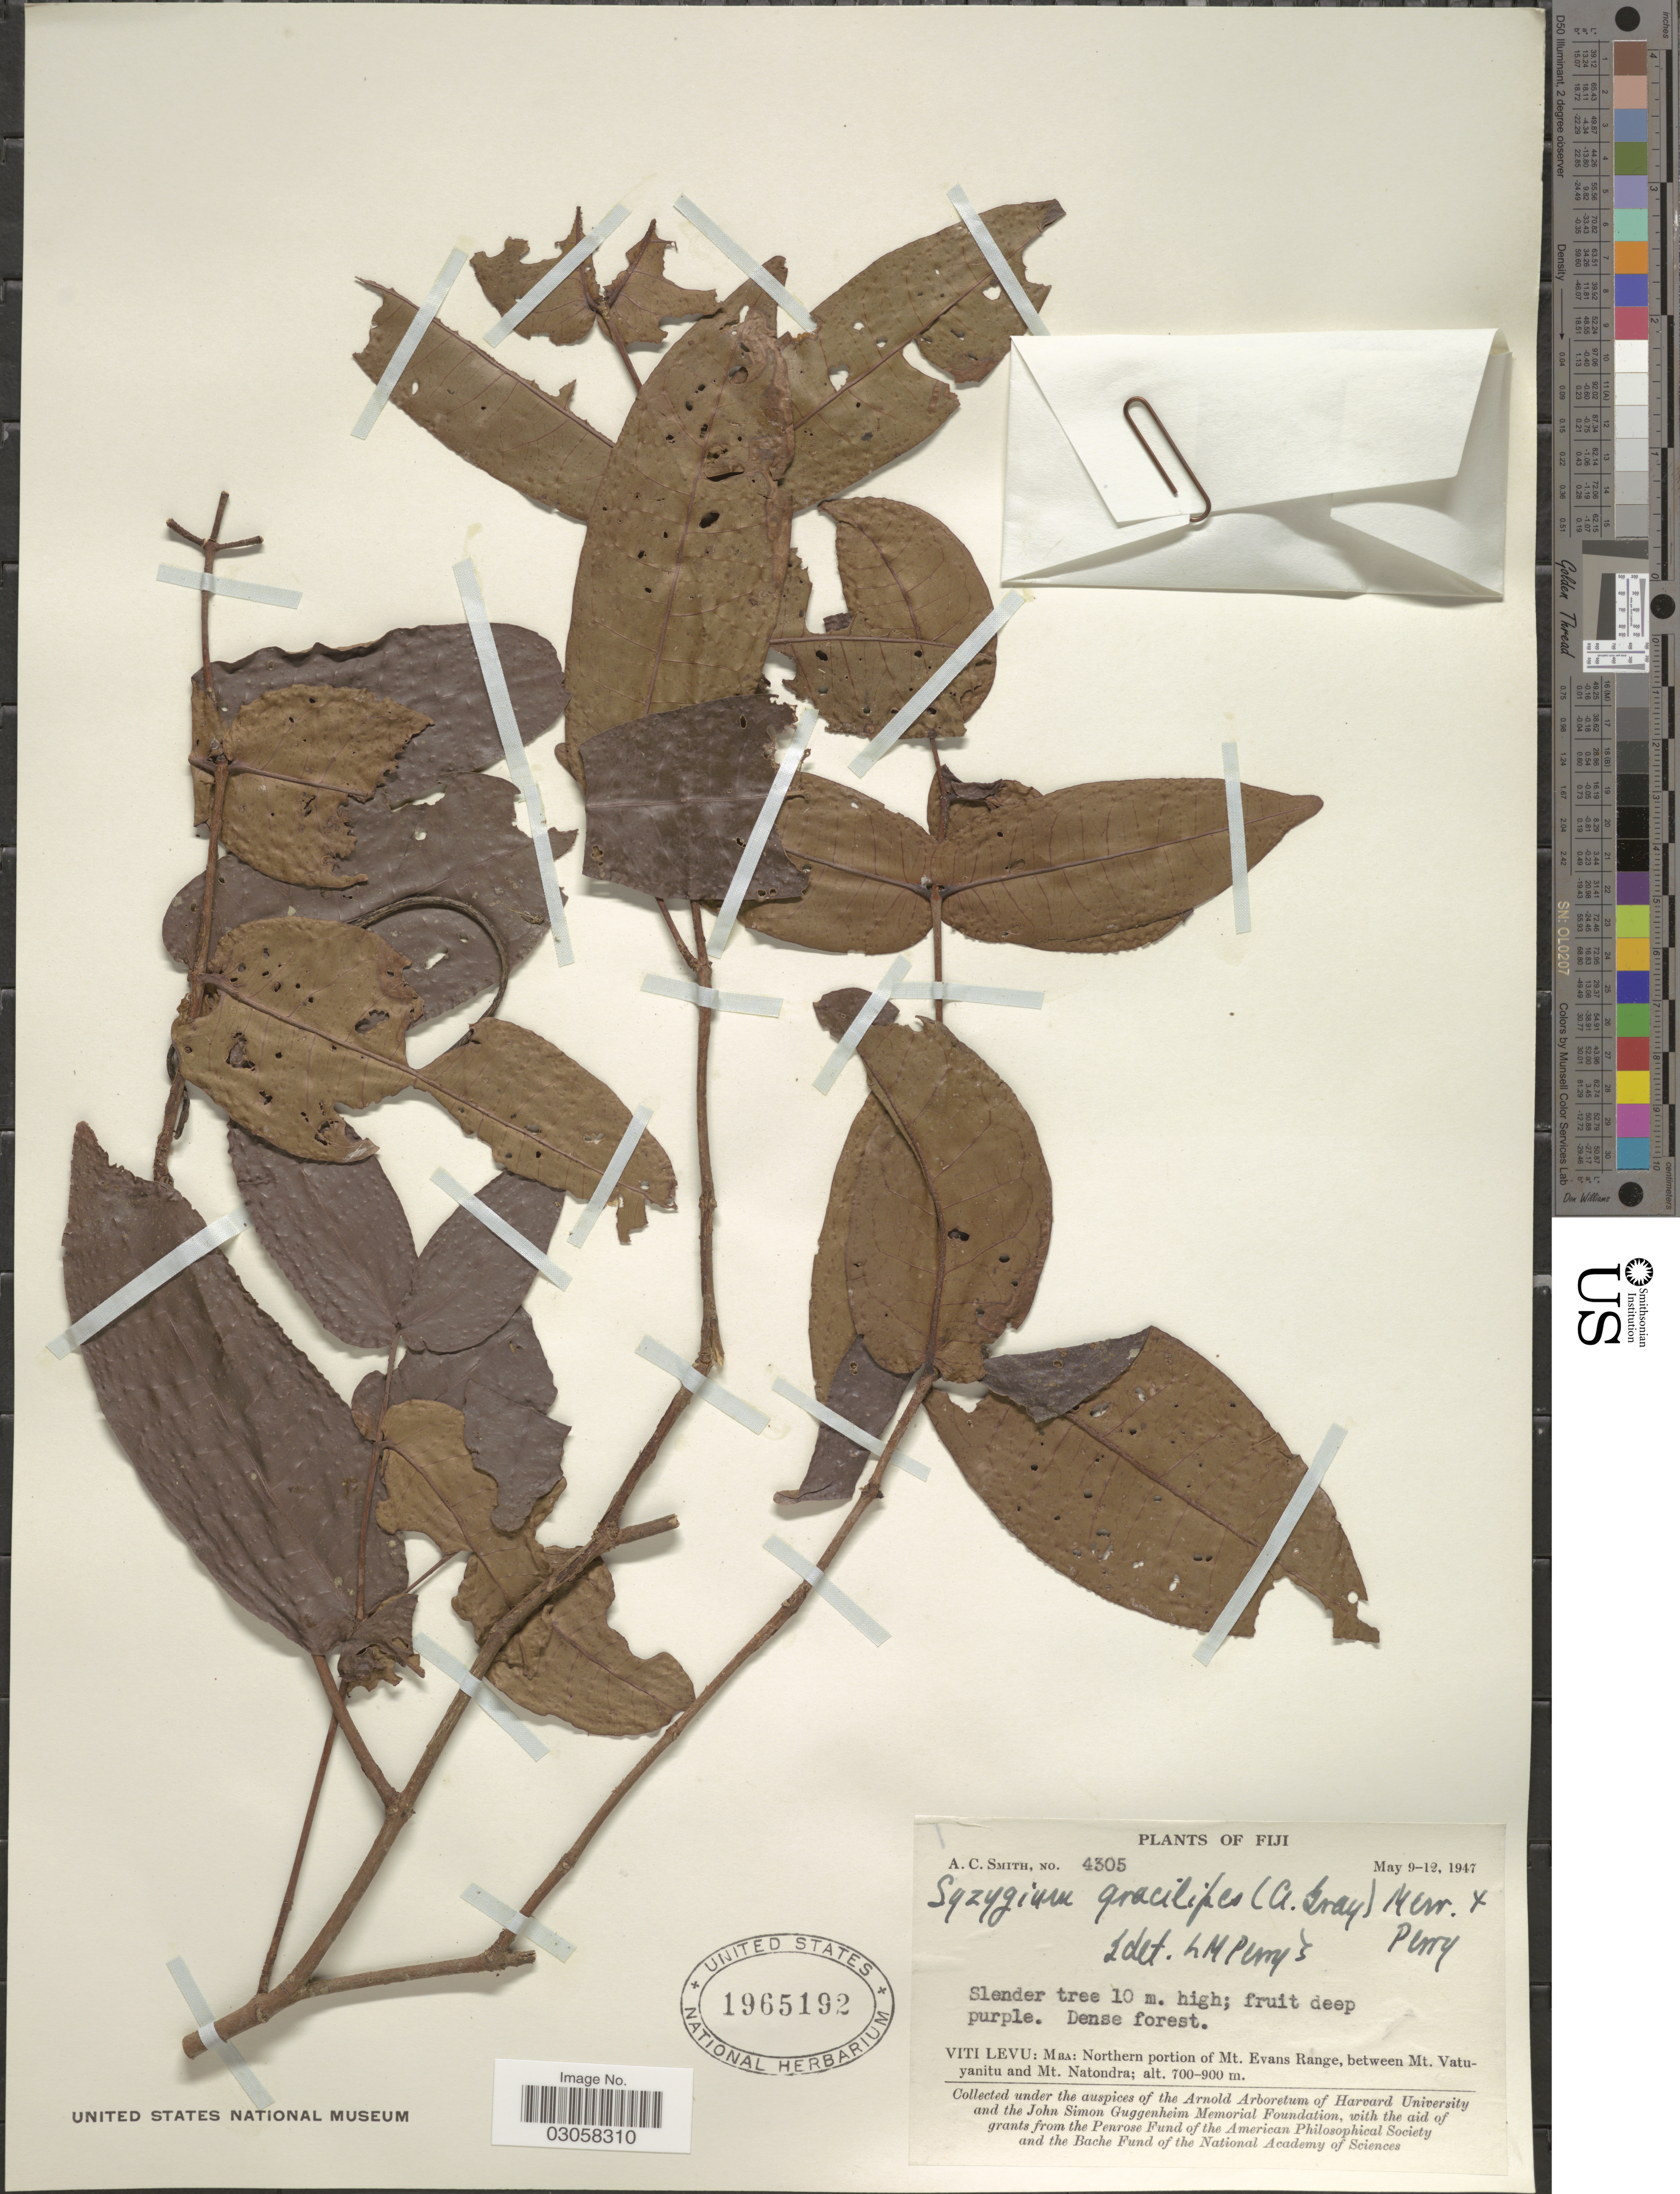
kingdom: Plantae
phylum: Tracheophyta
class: Magnoliopsida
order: Myrtales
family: Myrtaceae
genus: Syzygium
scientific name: Syzygium gracilipes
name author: (A. Gray) Merr. & L.M. Perry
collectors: A. C. Smith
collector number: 4305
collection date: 1947-05-09/1947-05-12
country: Fiji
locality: Viti Levu: Mba: Northern portion of Mt. Evans Range, between Mt. Vatuyanitu and Mt. Natondra.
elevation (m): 700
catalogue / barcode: US 1965192